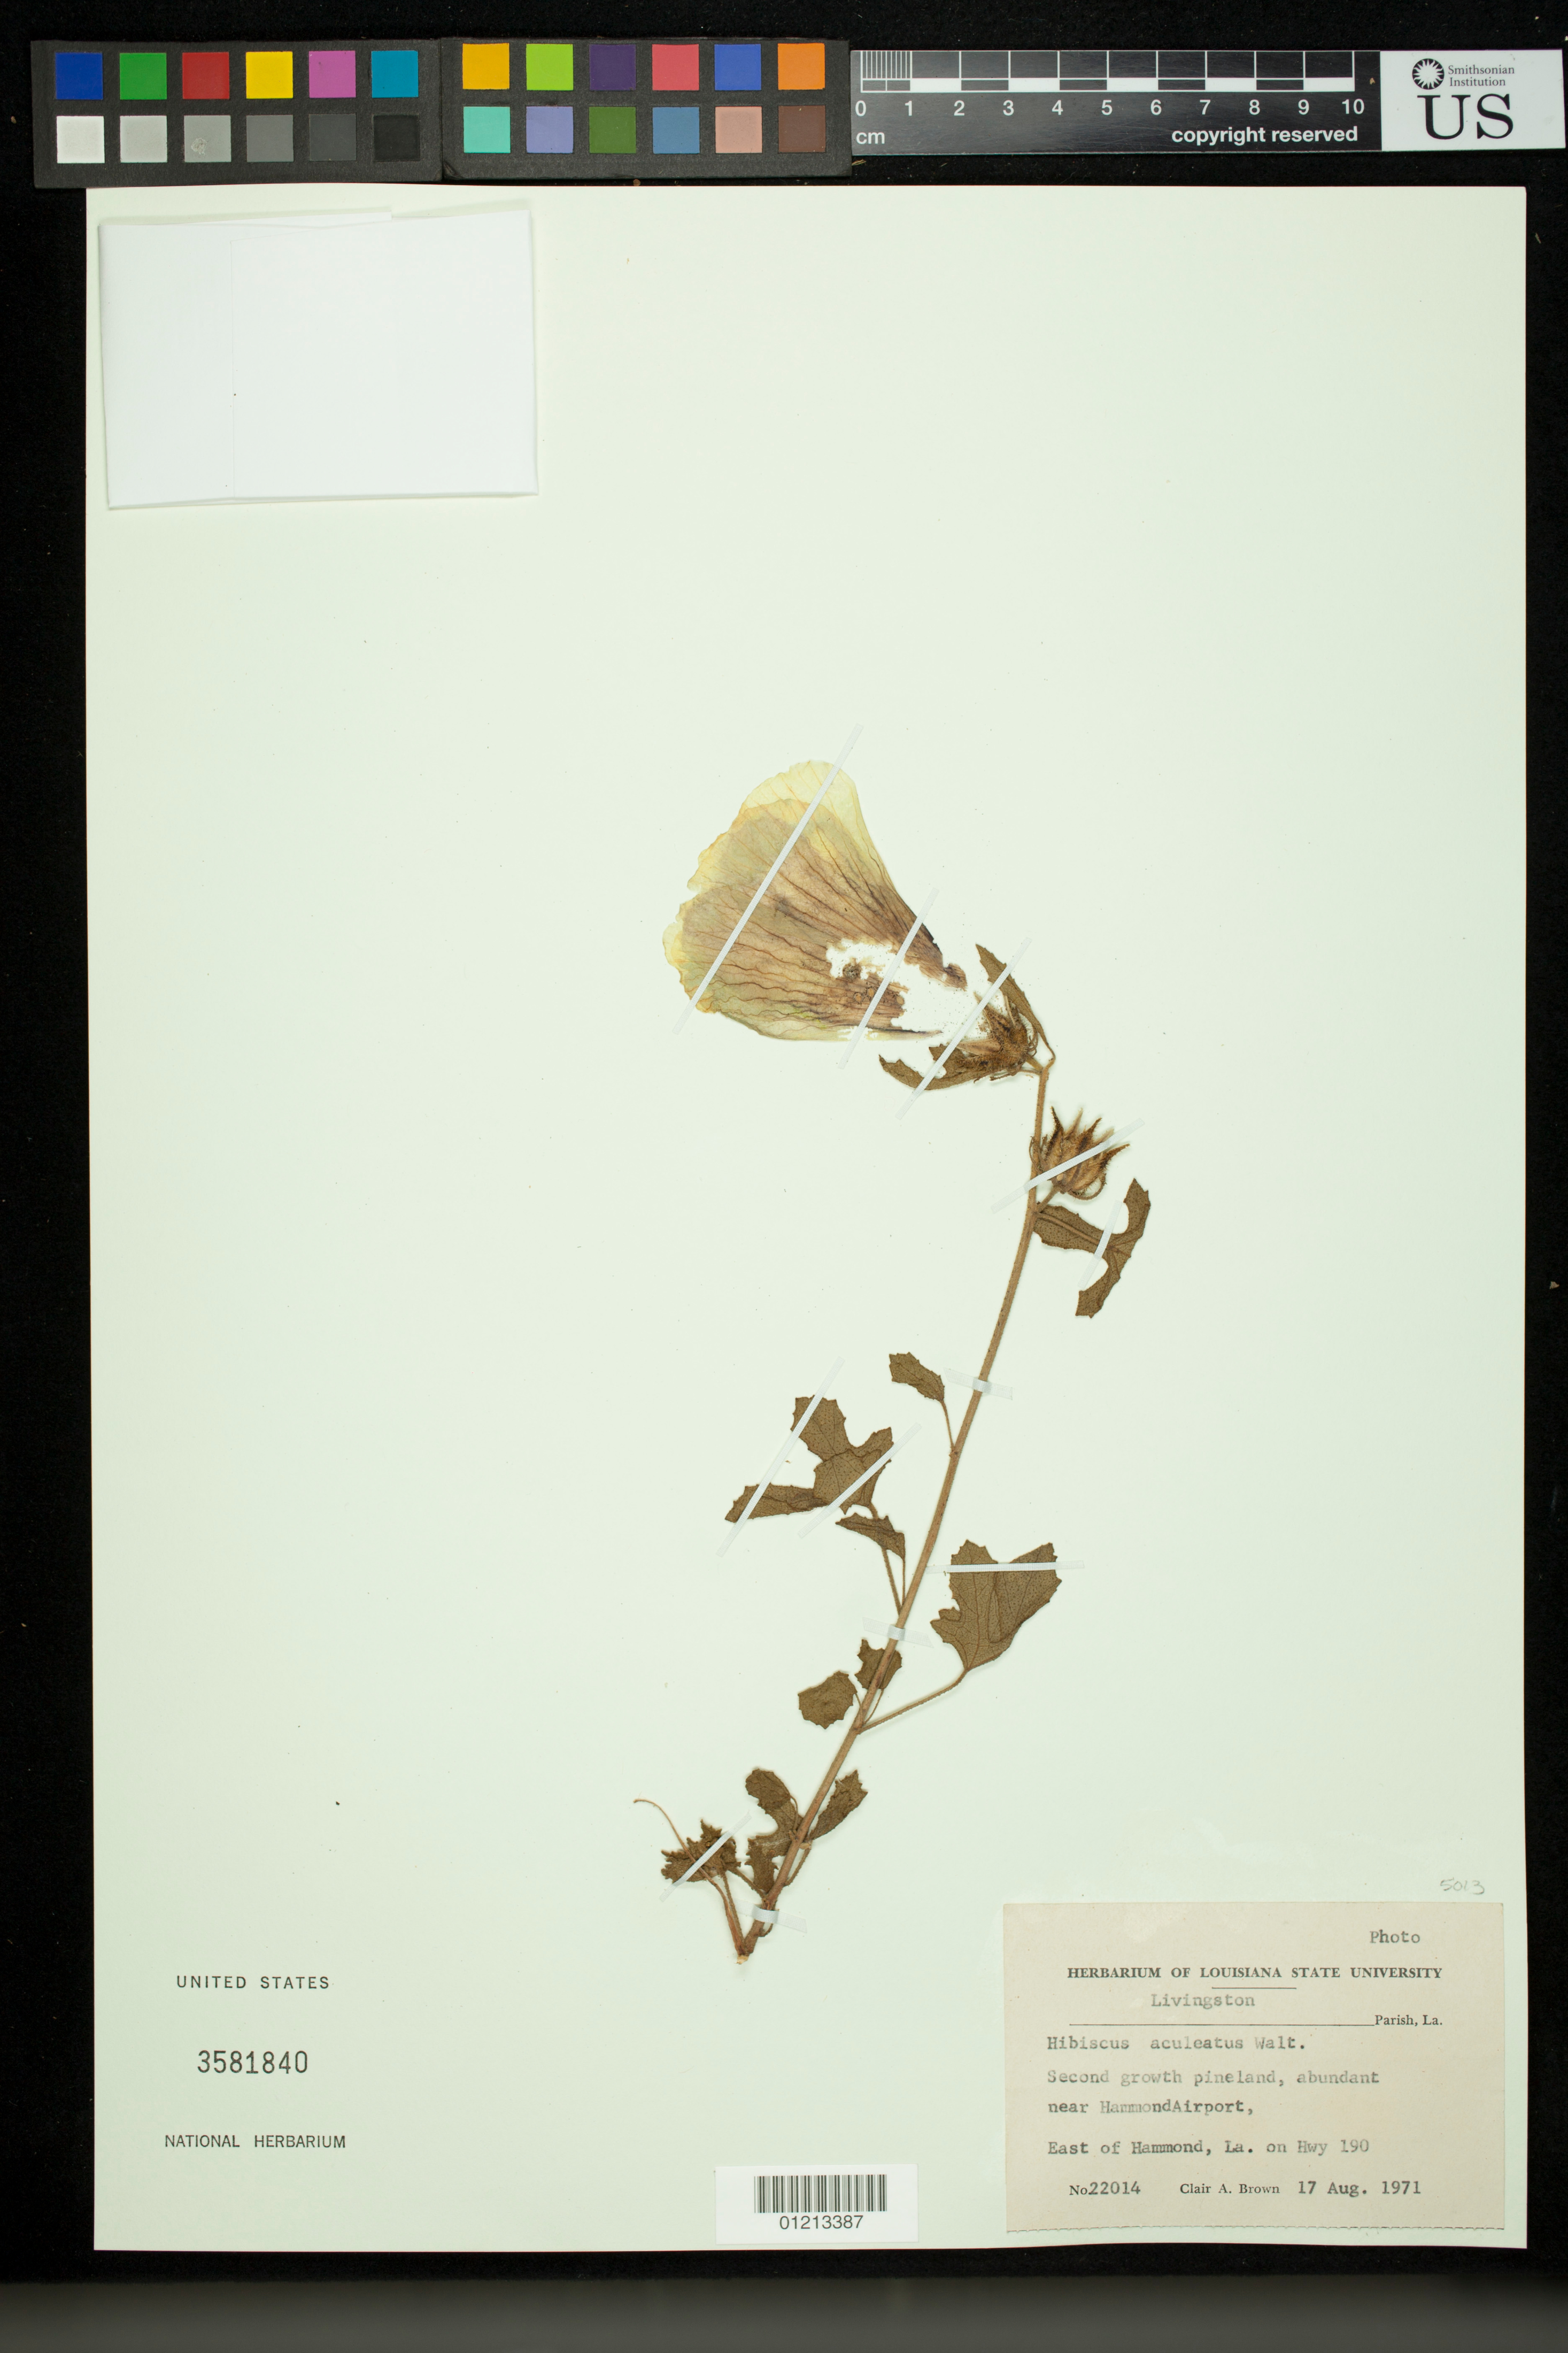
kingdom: Plantae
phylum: Tracheophyta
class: Magnoliopsida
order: Malvales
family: Malvaceae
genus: Sabdariffa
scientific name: Sabdariffa aculeata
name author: (Walter) M.M. Hanes & R.L. Barrett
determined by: Dorr, Laurence J., Curator (BOT), Smithsonian Institution - National Museum of Natural History (UNITED STATES)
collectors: C. A. Brown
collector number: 22014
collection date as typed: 17 Aug 1971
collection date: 1971-08-17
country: United States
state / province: Louisiana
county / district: Livingston Parish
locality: Livingston Parish, La.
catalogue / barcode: US 3581840